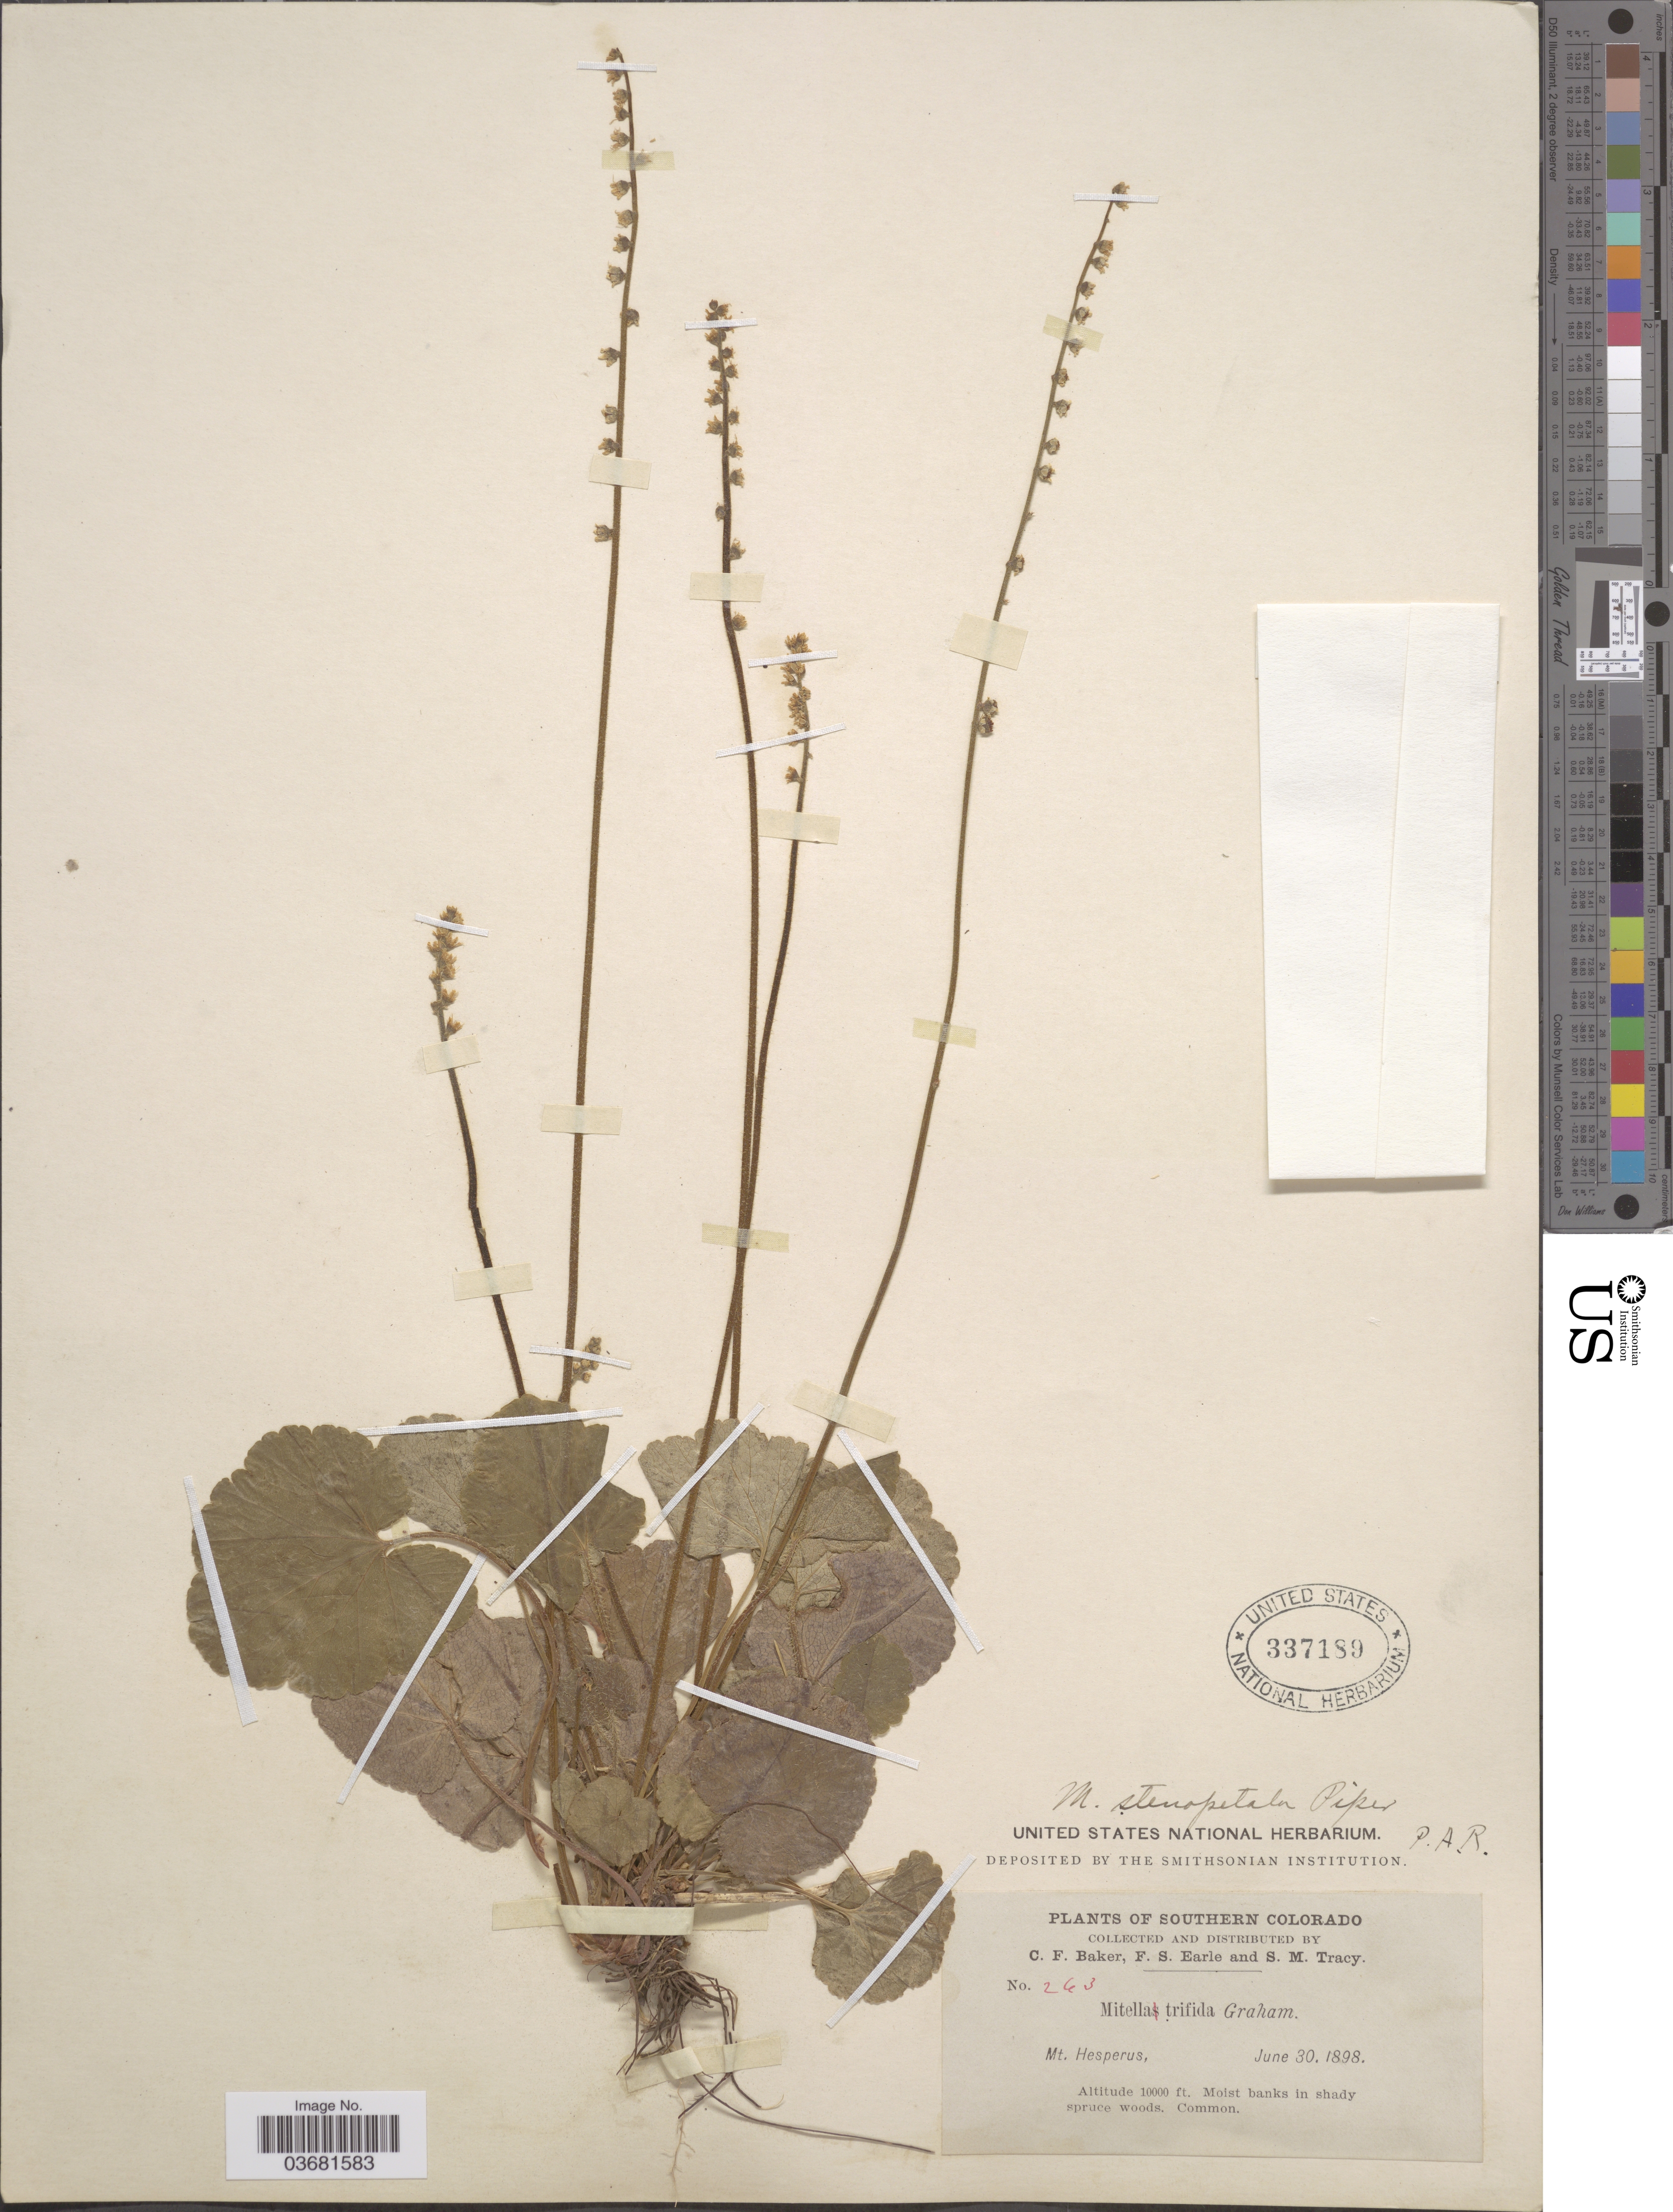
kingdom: Plantae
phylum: Tracheophyta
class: Magnoliopsida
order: Saxifragales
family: Saxifragaceae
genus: Mitella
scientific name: Mitella stenopetala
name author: Piper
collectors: C. F. Baker, F. S. Earle & S. M. Tracy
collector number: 263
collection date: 1898-06-30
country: United States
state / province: Colorado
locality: Southern Colorado. Mt. Hesperus.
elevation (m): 3048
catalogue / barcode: US 337189